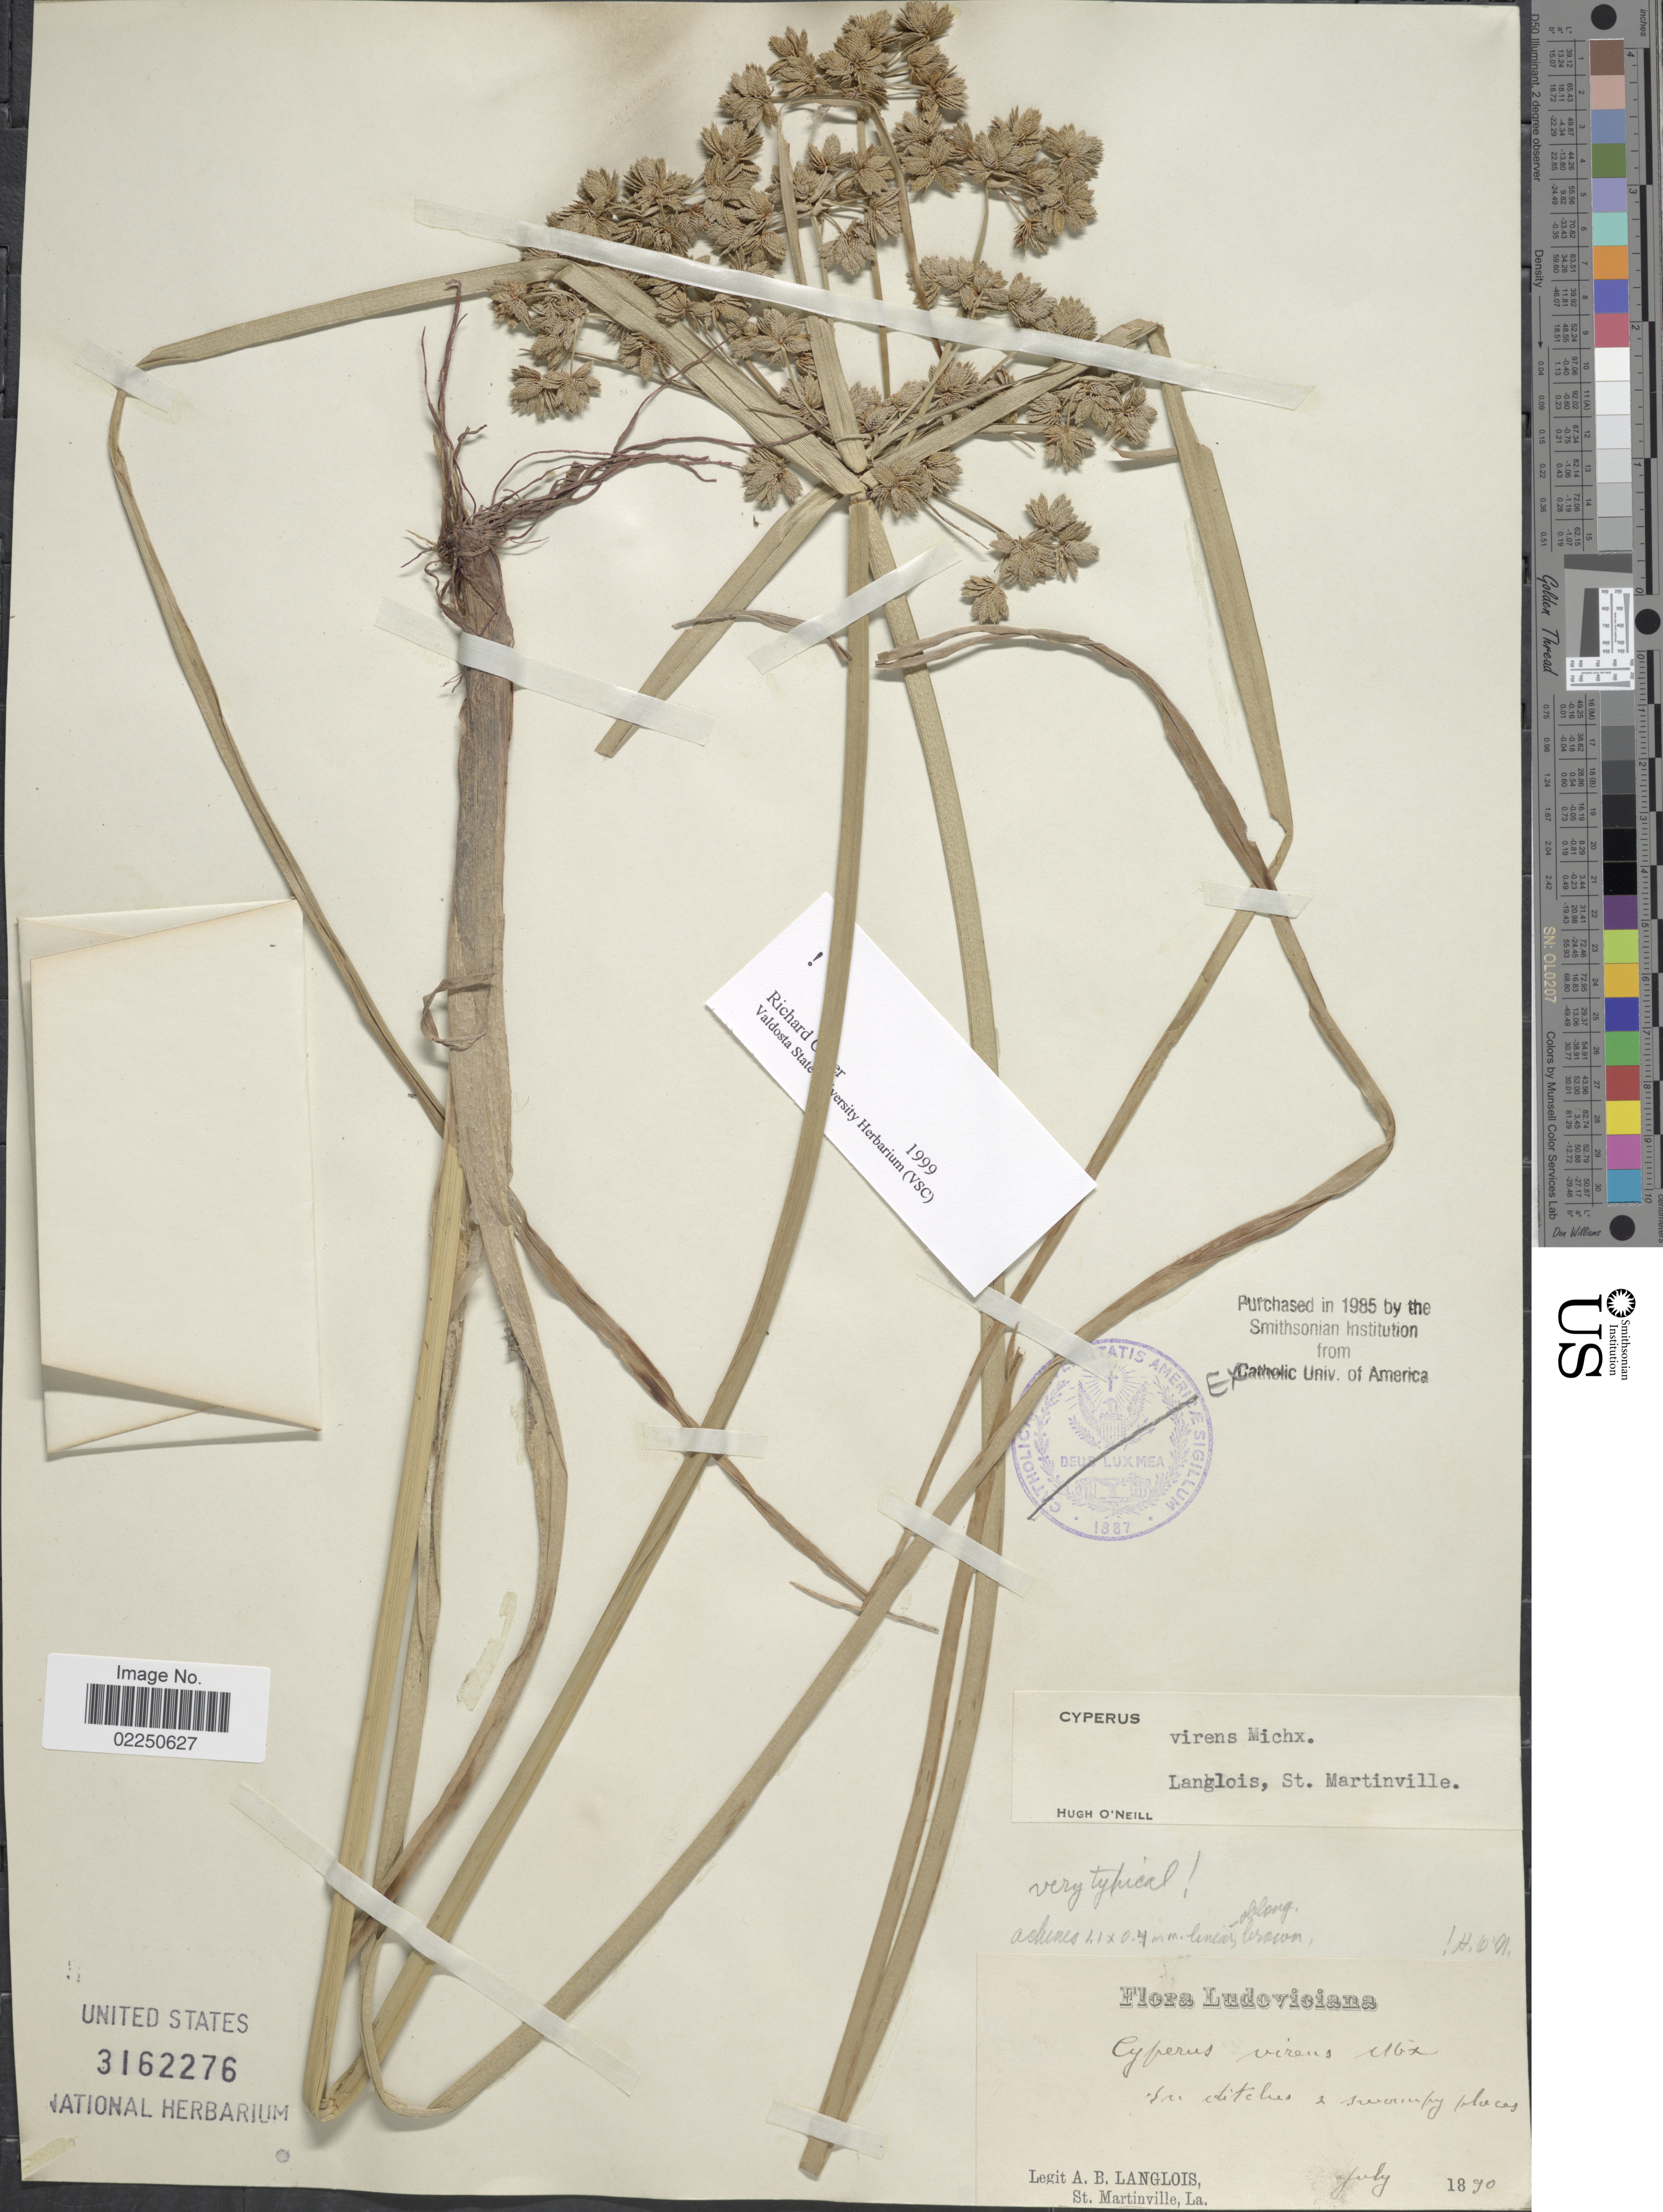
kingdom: Plantae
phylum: Tracheophyta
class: Liliopsida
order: Poales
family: Cyperaceae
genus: Cyperus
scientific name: Cyperus virens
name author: Michx.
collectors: A. Langlois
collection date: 1890-07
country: United States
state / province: Louisiana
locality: In ditches + swampy places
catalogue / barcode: US 3162276